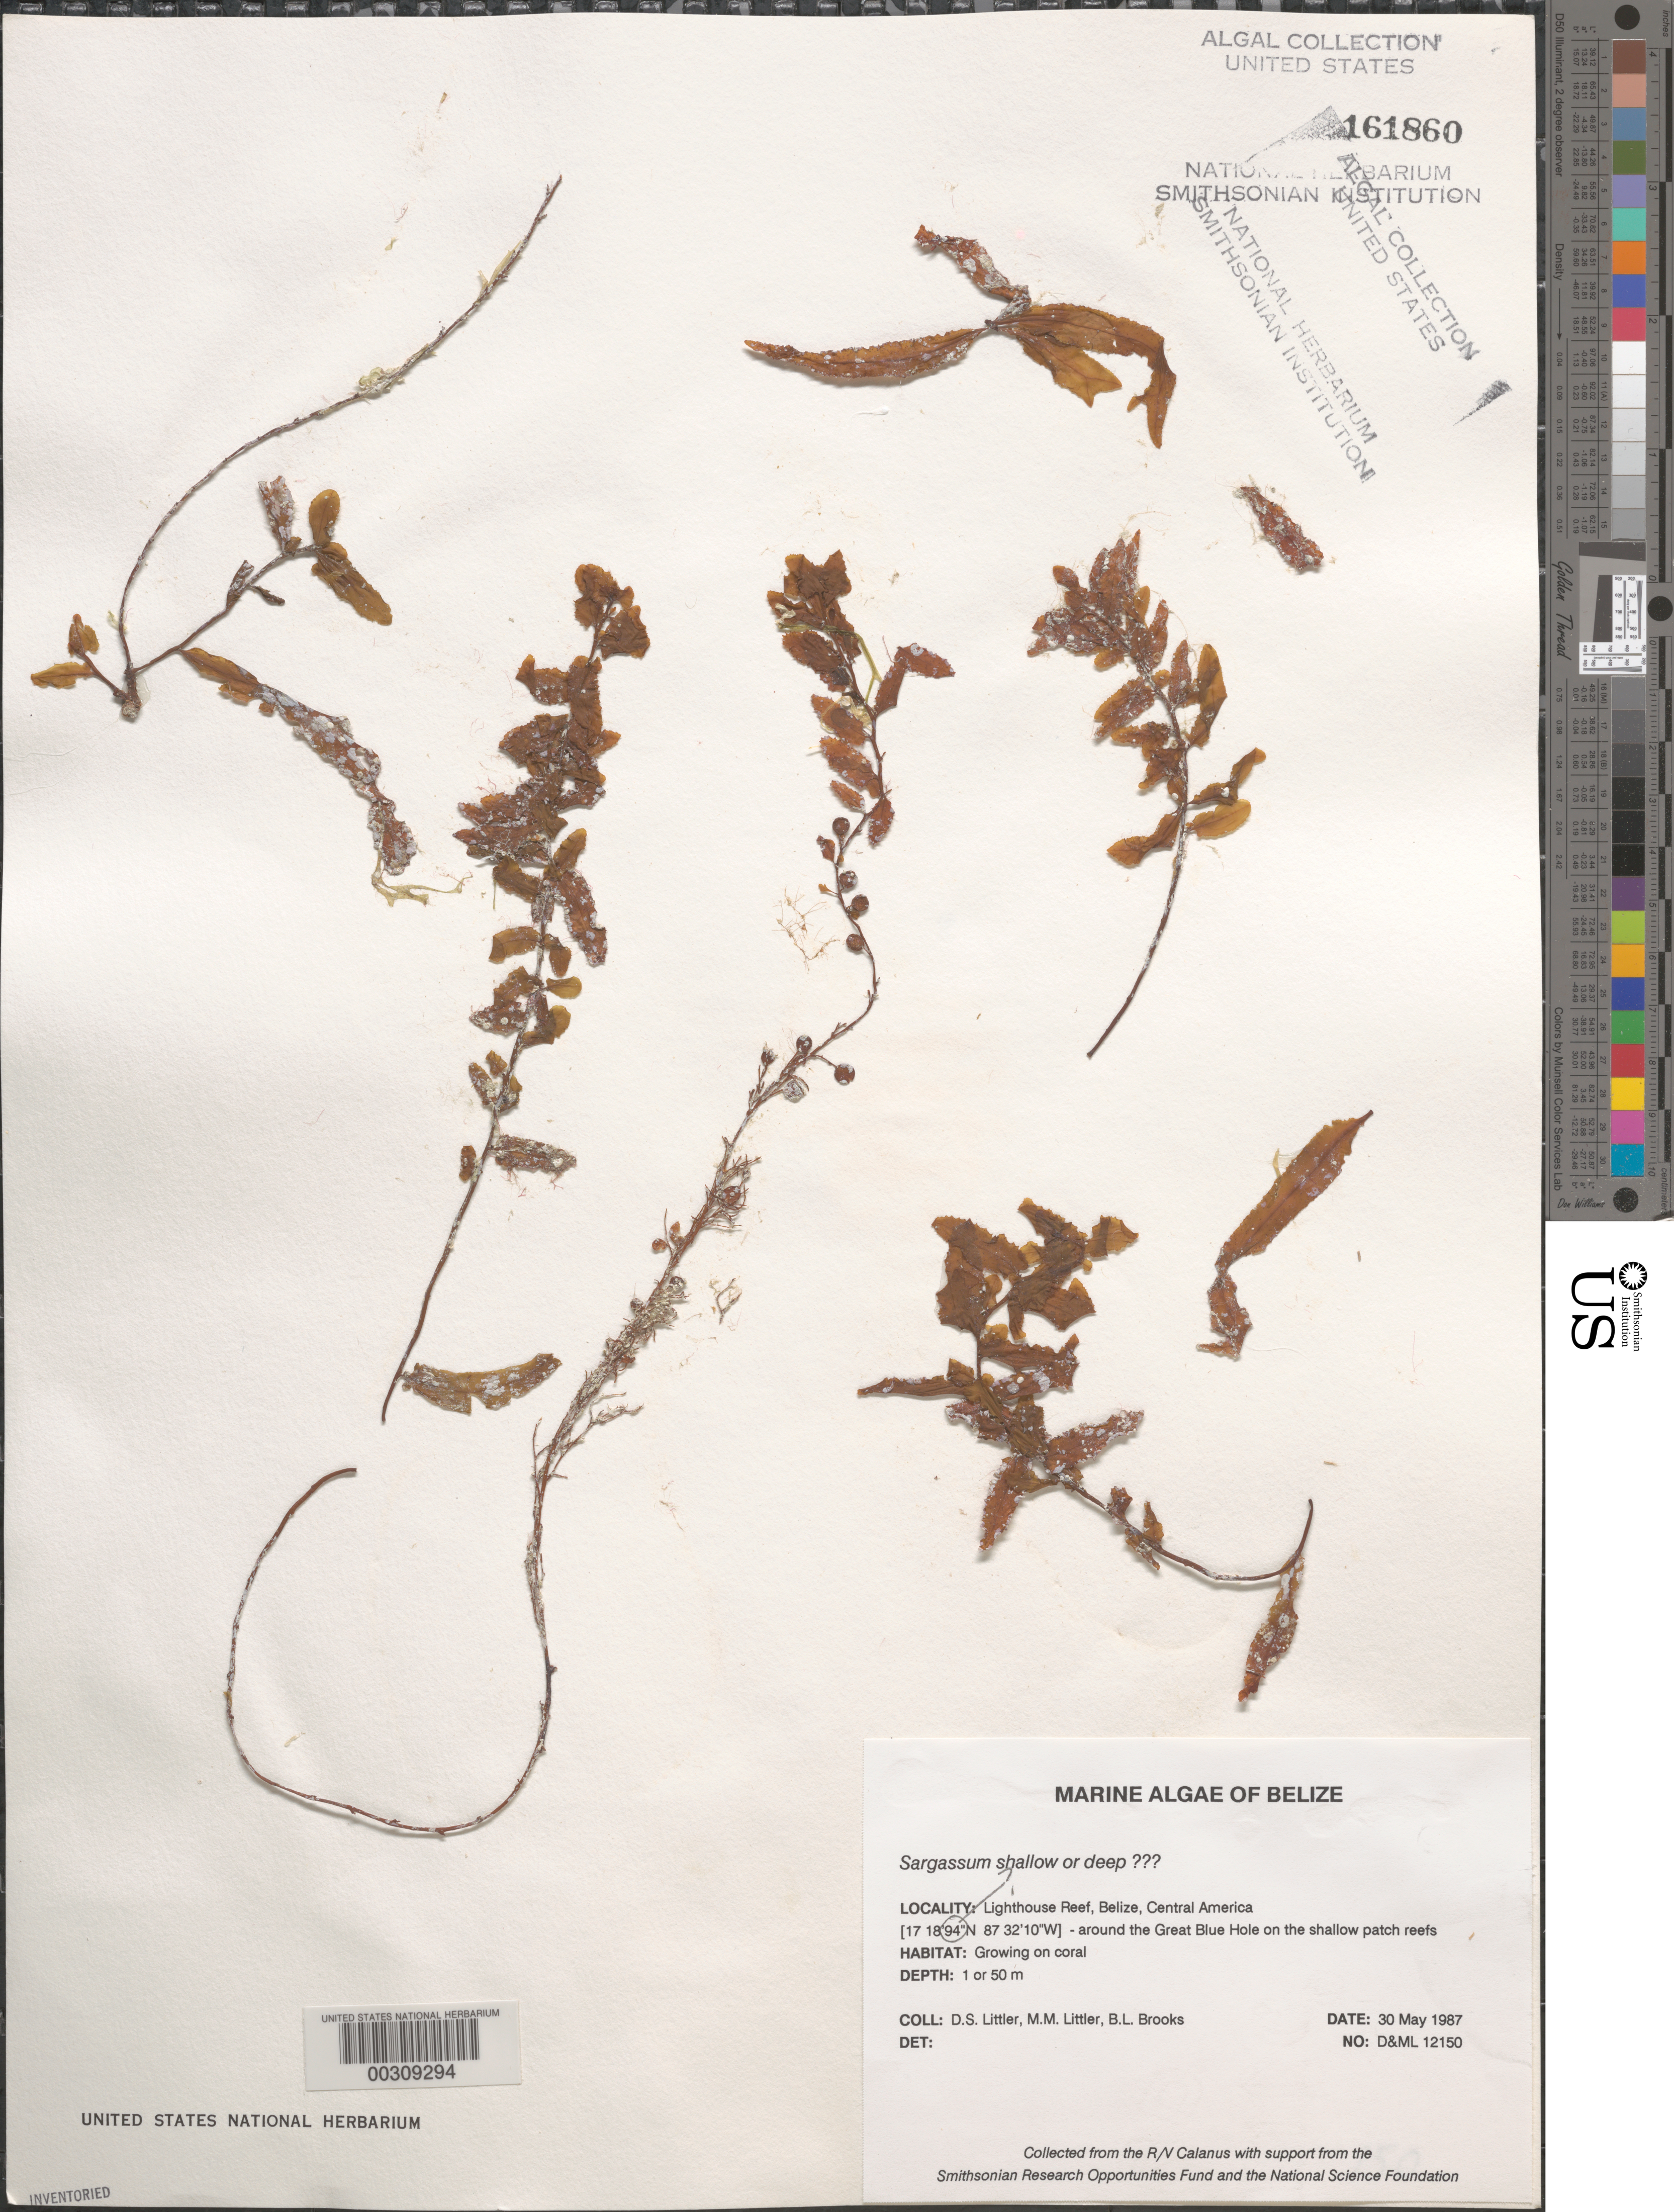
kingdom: Chromista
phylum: Ochrophyta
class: Phaeophyceae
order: Fucales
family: Sargassaceae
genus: Sargassum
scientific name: Sargassum sp.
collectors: D. S. Littler, M. M. Littler & B. Brooks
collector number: D&ML 12150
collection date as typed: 30 May 1987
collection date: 1987-05-30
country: Belize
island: Lighthouse Reef Atoll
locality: Great Blue Hole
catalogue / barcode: US 161860